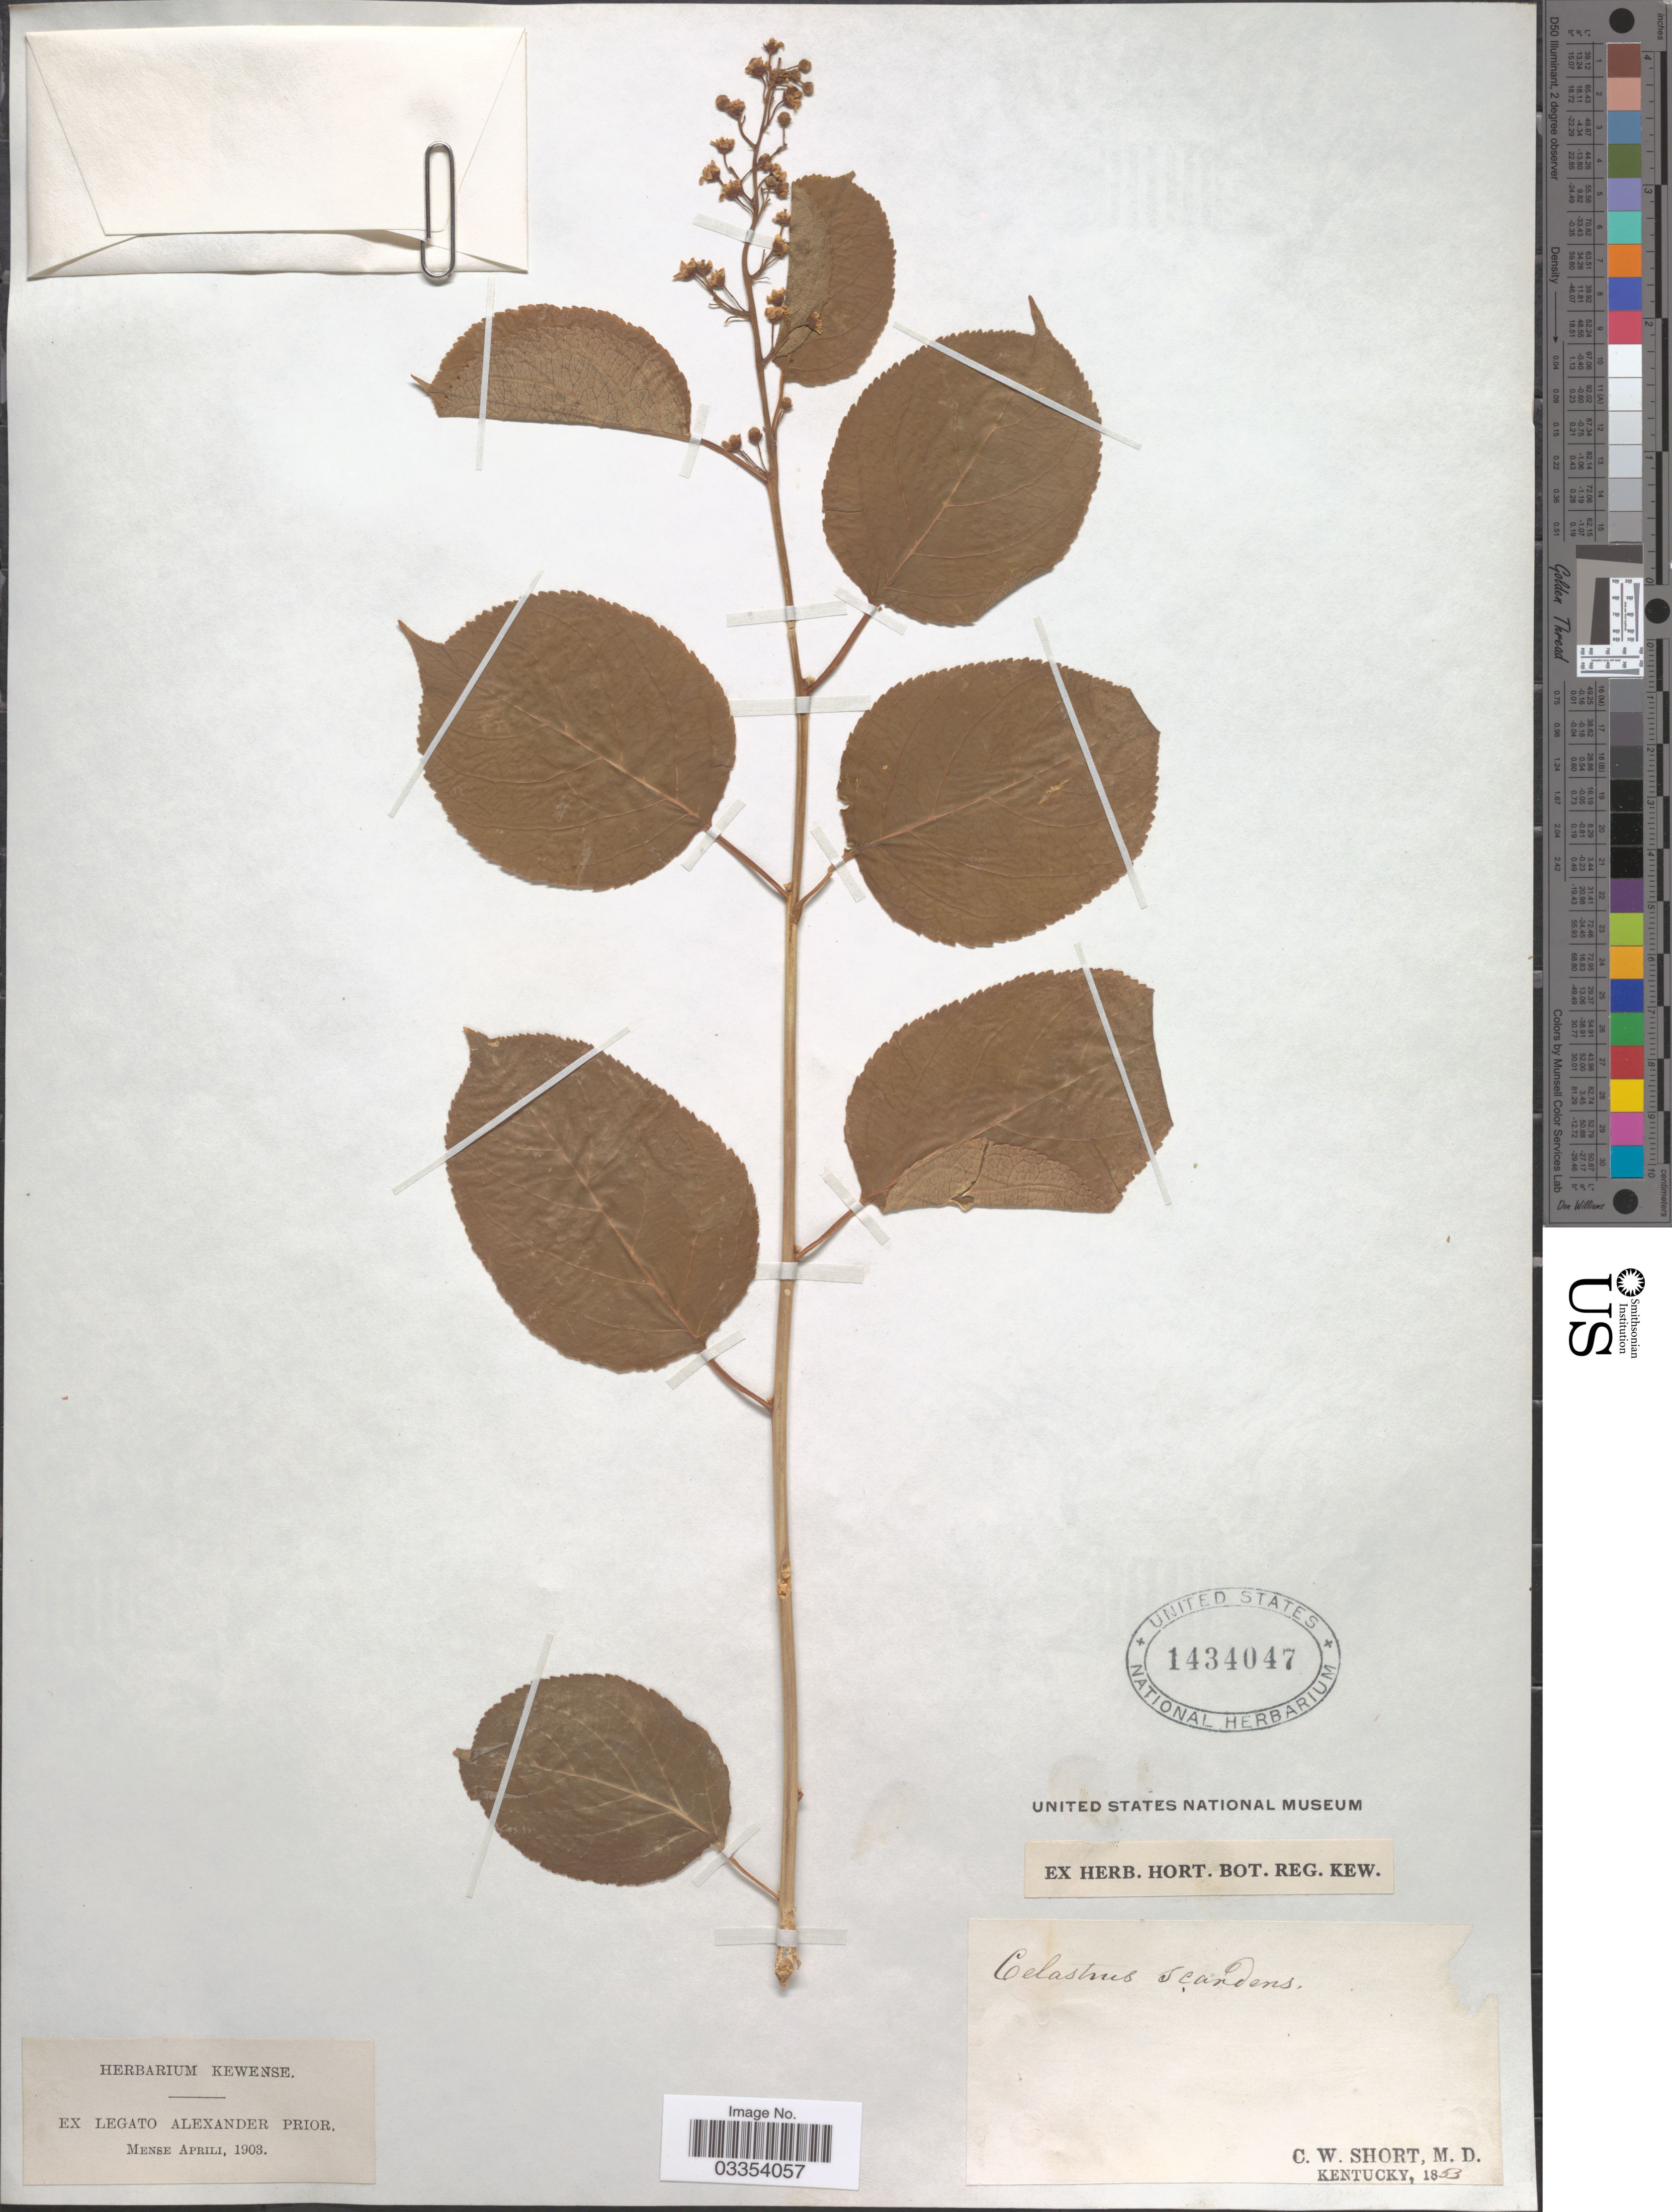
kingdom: Plantae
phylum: Tracheophyta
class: Magnoliopsida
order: Celastrales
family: Celastraceae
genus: Celastrus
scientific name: Celastrus scandens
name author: L.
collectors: C. W. Short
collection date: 1853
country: United States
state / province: Kentucky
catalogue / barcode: US 1434047